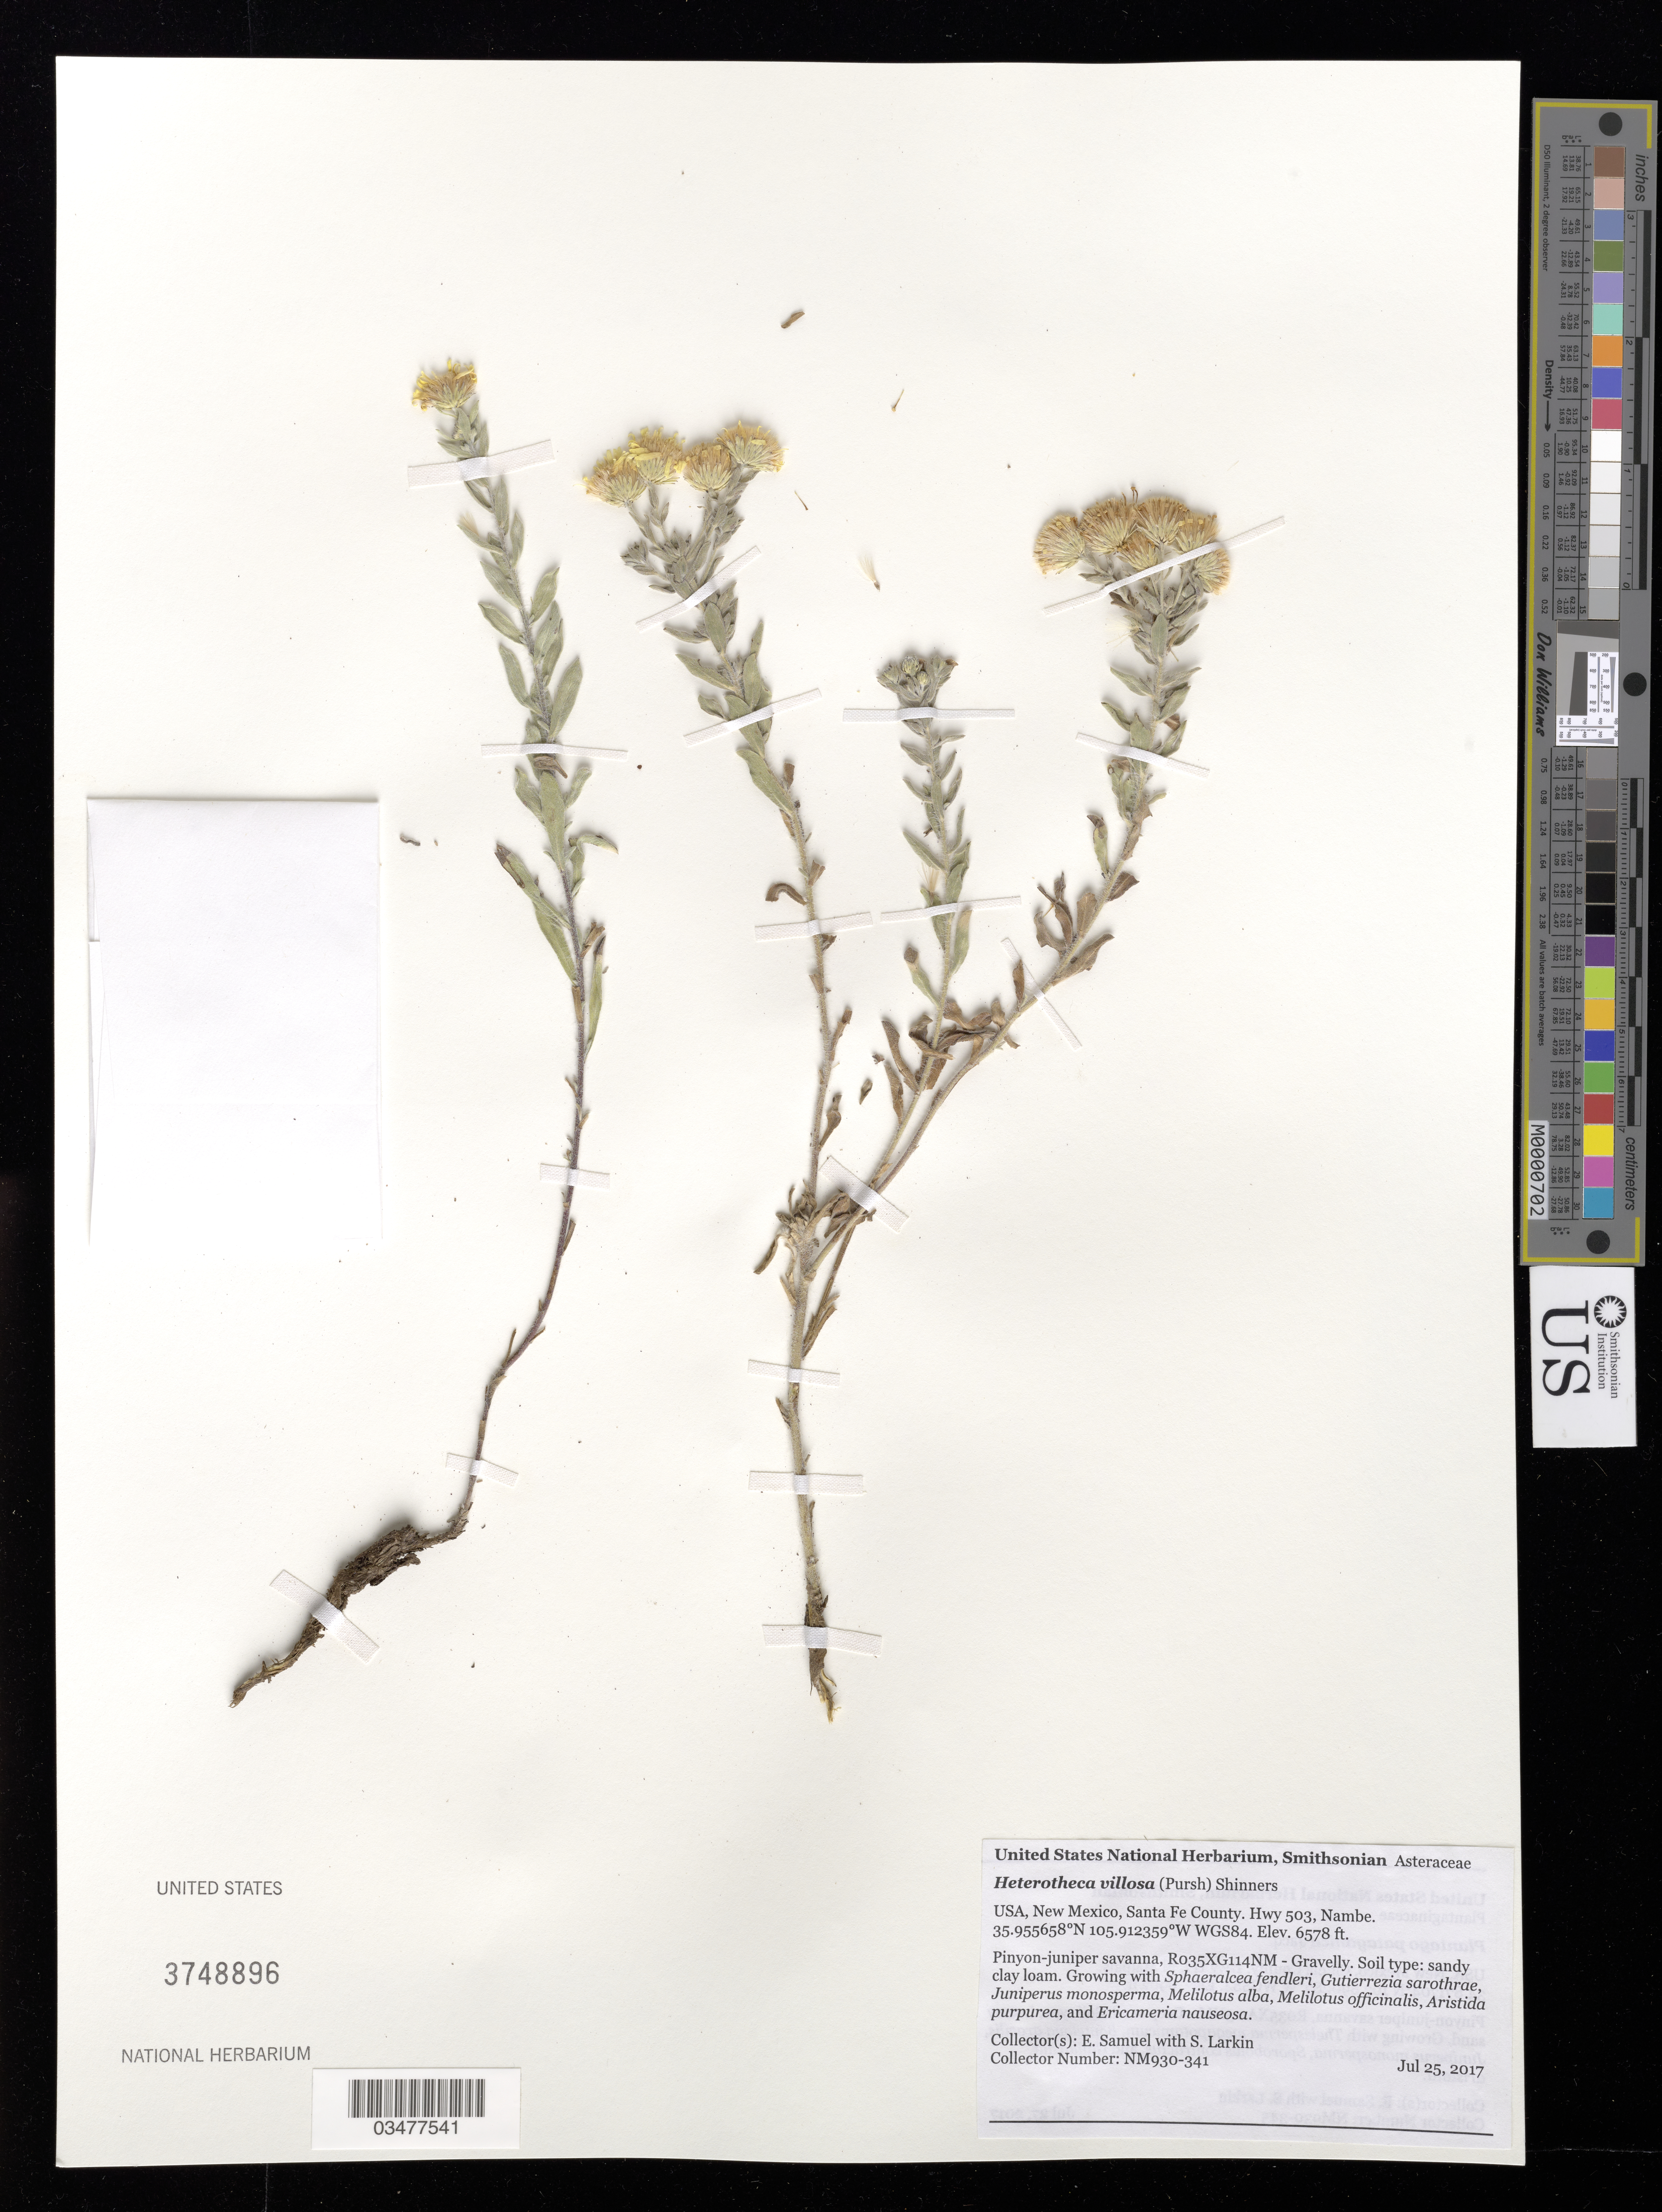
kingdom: Plantae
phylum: Tracheophyta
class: Magnoliopsida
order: Asterales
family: Asteraceae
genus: Heterotheca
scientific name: Heterotheca villosa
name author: (Pursh) Shinners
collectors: E. Samuel & S. Larkin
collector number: NM930-341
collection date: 2017-07-25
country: United States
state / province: New Mexico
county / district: Santa Fe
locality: BLM - Highway 503, Nambe.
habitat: R035XG114NM - Gravelly. Sandy clay loam. Pinyon-juniper savanna.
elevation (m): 2005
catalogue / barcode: US 3748896